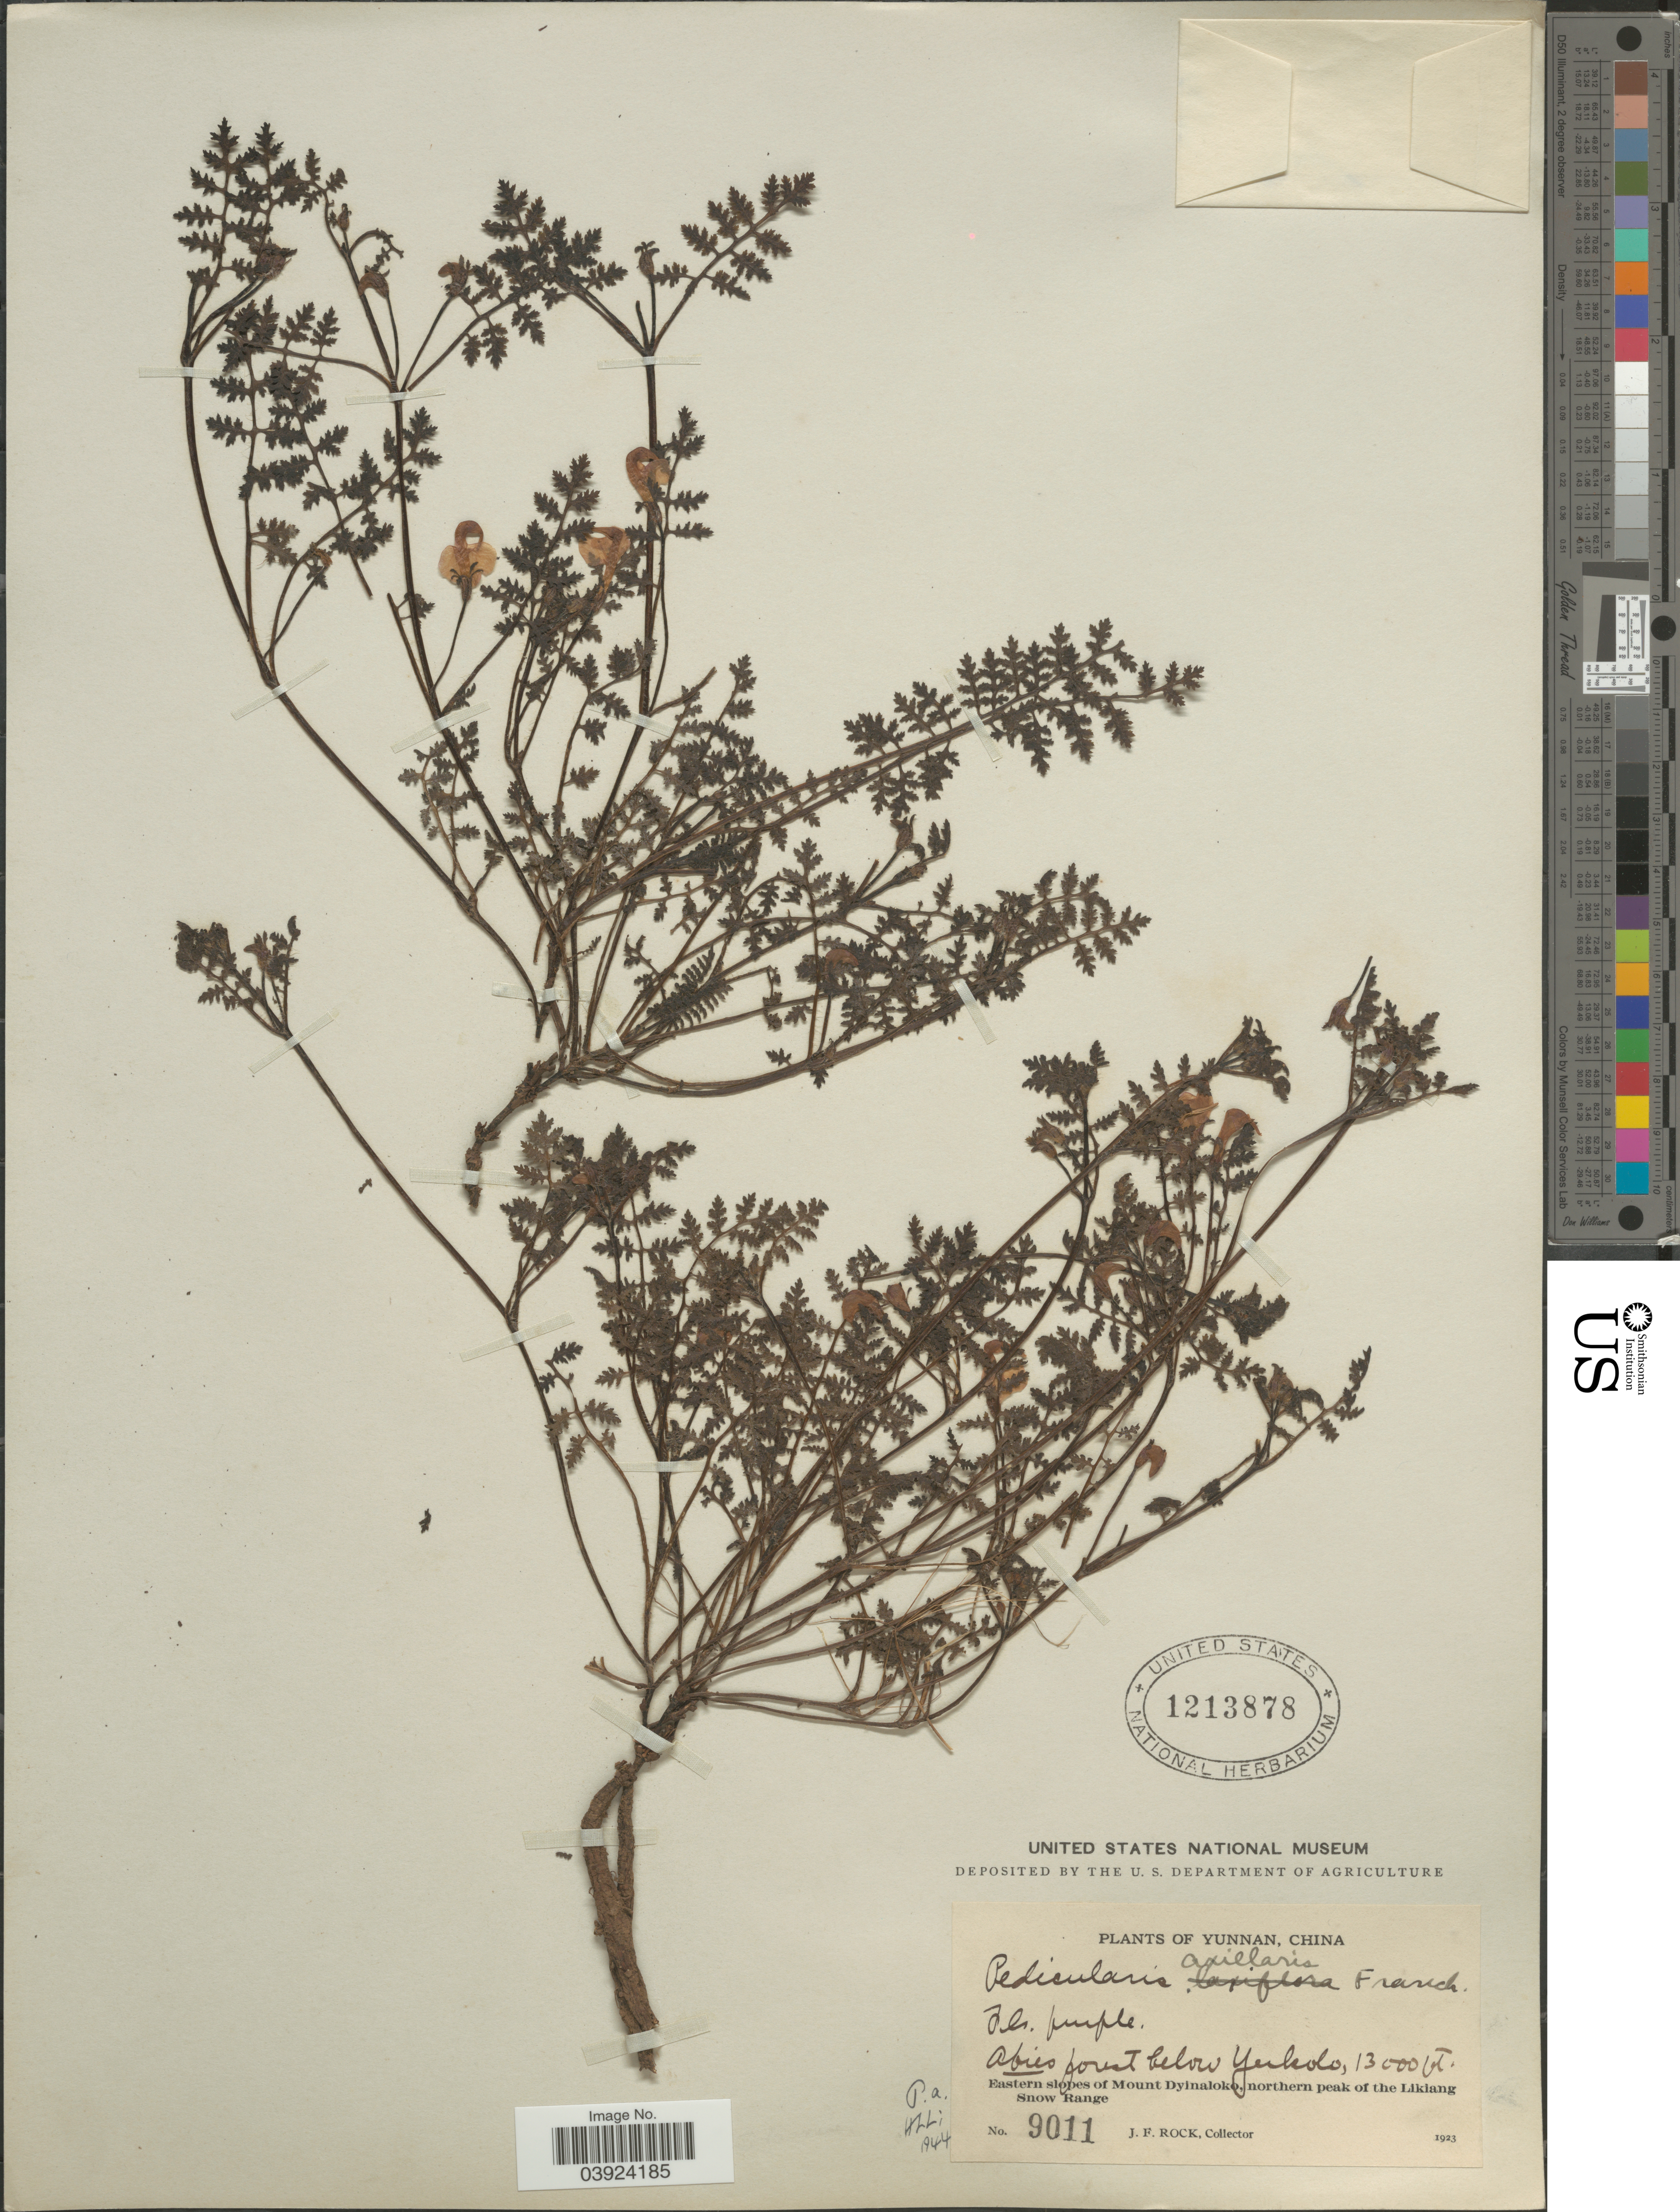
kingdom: Plantae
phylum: Tracheophyta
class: Magnoliopsida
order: Lamiales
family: Orobanchaceae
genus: Pedicularis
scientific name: Pedicularis axillaris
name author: Franch. ex Maxim.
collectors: J. Rock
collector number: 9011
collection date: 1923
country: China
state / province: Yunnan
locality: Abies forest below Yerkolo. Eastern slopes of Mount Dyinaloko, northern peak of the Likiang Snow Range.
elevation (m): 3962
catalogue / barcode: US 1213878